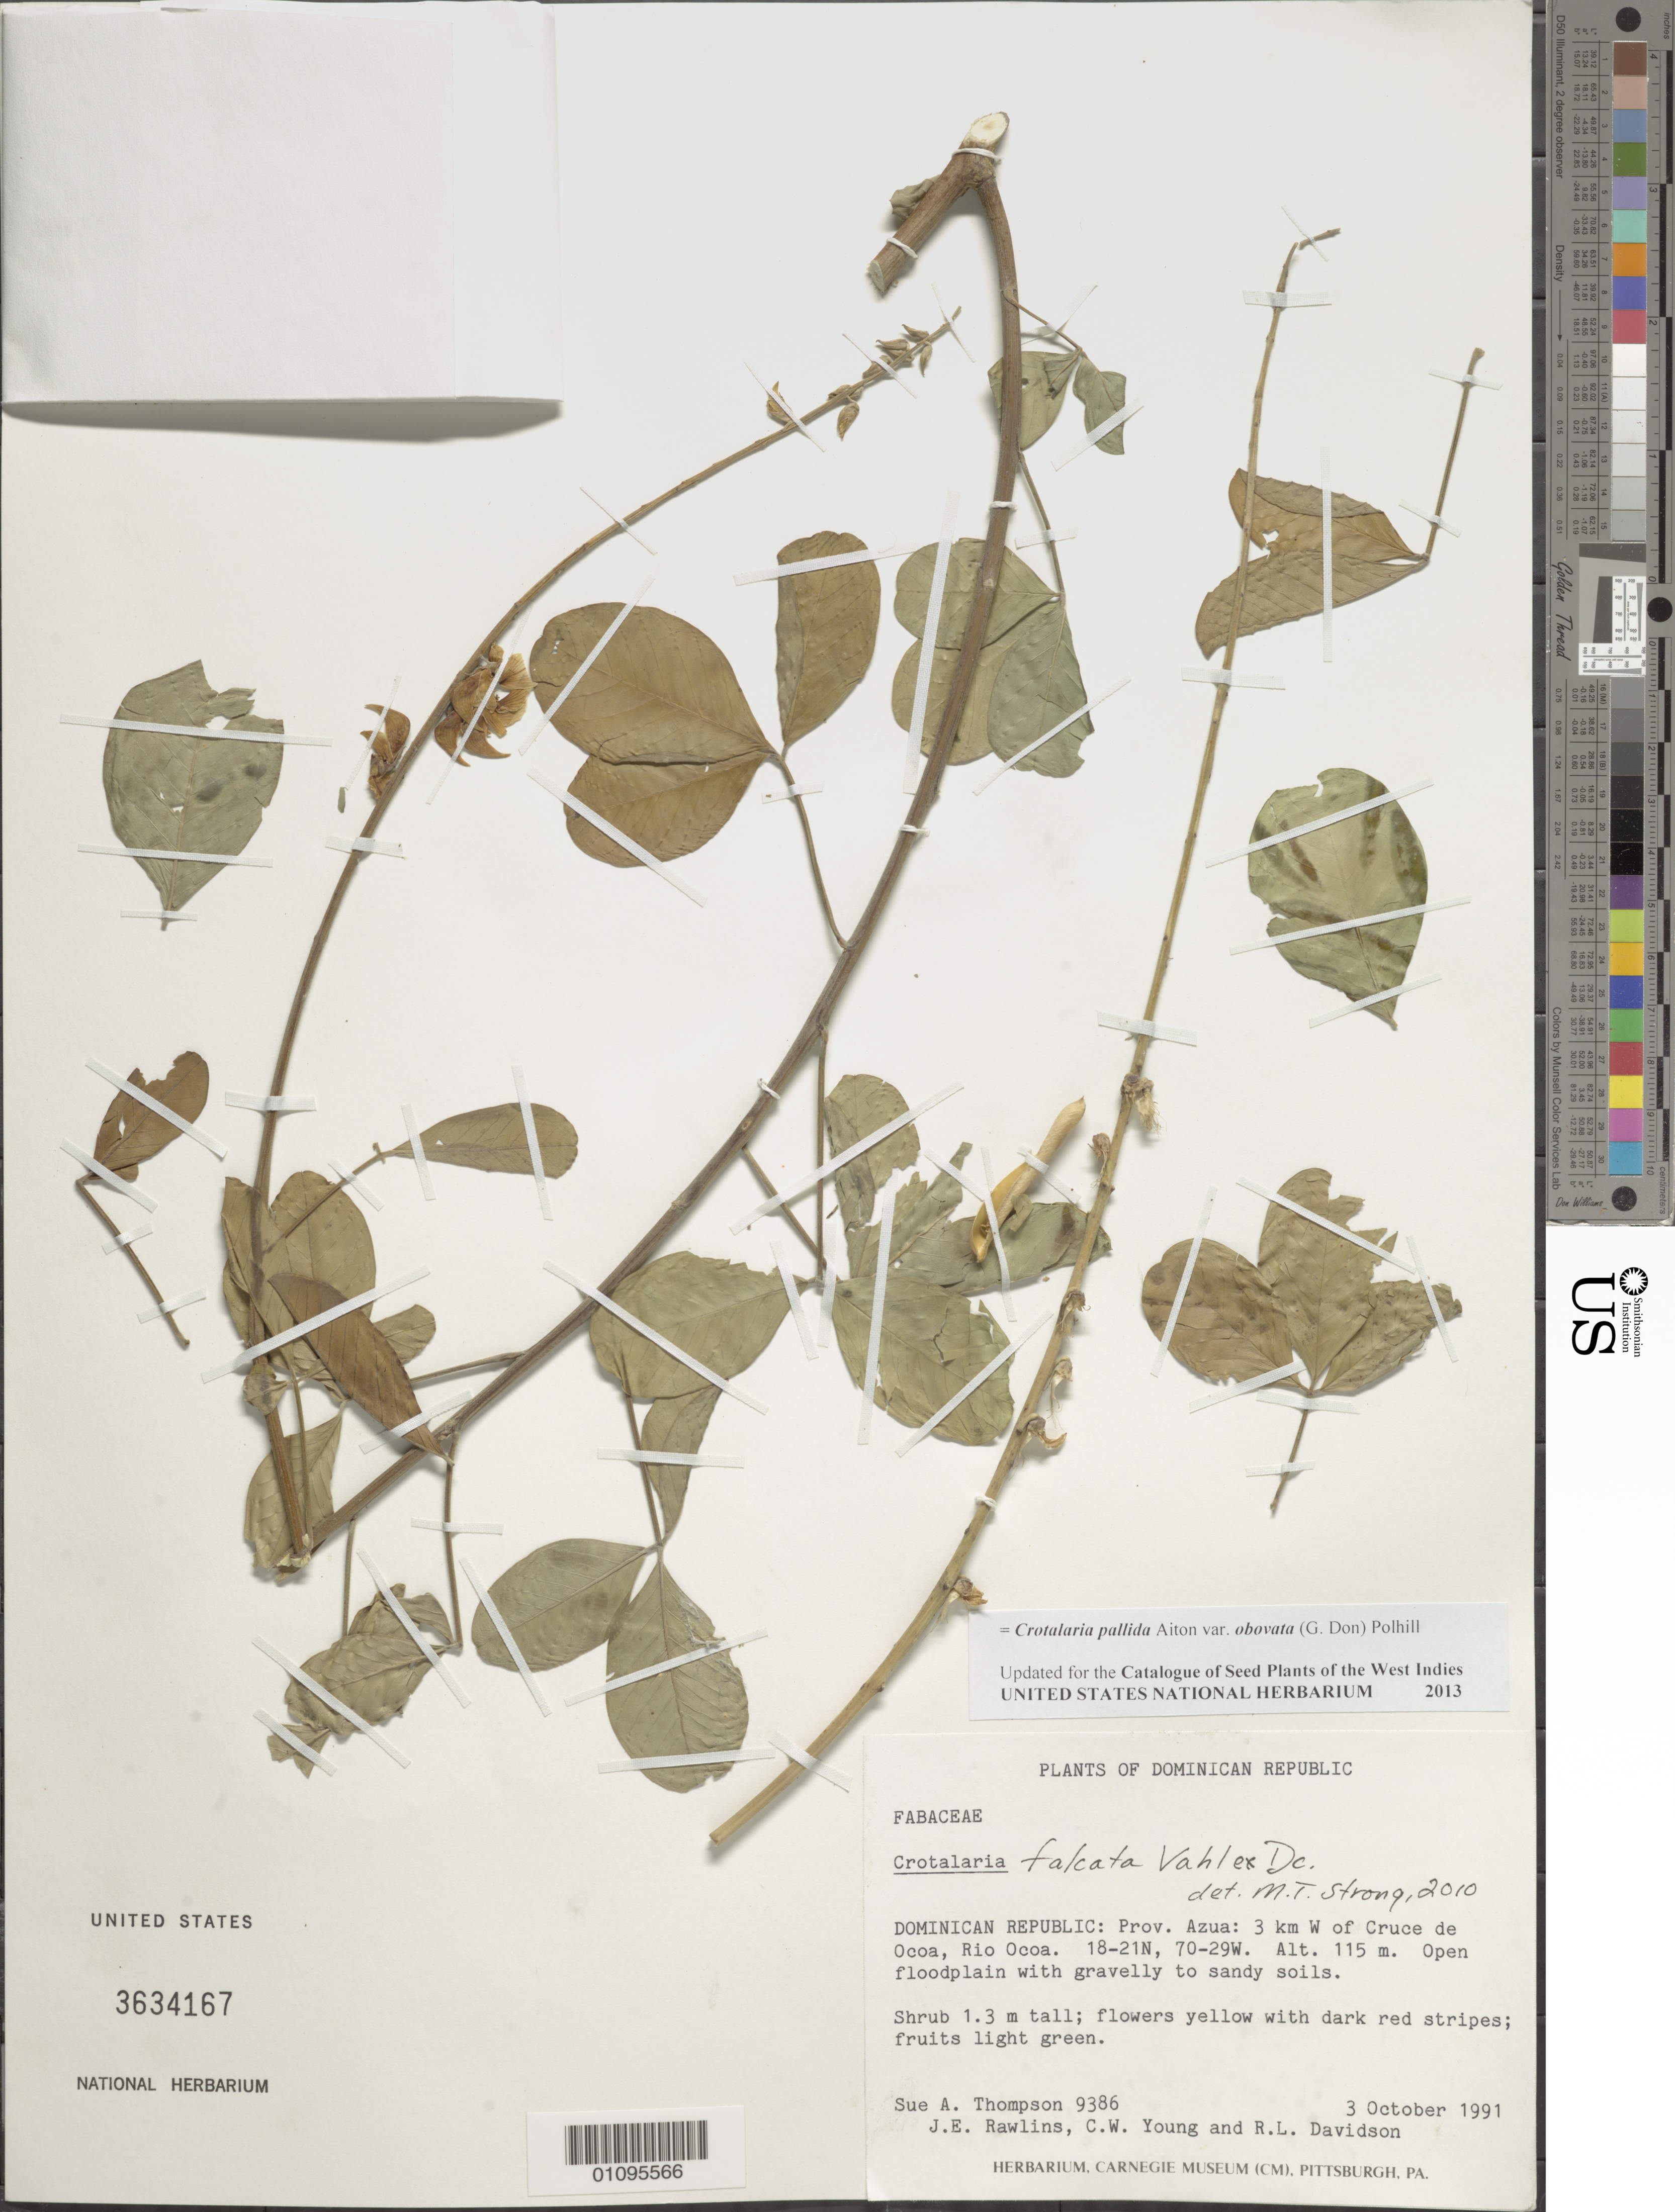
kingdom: Plantae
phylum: Tracheophyta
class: Magnoliopsida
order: Fabales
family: Fabaceae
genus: Crotalaria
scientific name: Crotalaria pallida var. obovata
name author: (G. Don) Polhill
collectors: S. A. Thompson, J. Rawlins, C. Young & R. Davidson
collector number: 9386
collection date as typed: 03 Oct 1991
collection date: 1991-10-03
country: Dominican Republic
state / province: Azua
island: Hispaniola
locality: Rio Ocoa, 3 km W of Cruce de Ocoa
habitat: Open floodplain with gravelly to sandy soils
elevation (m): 115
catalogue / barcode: US 3634167